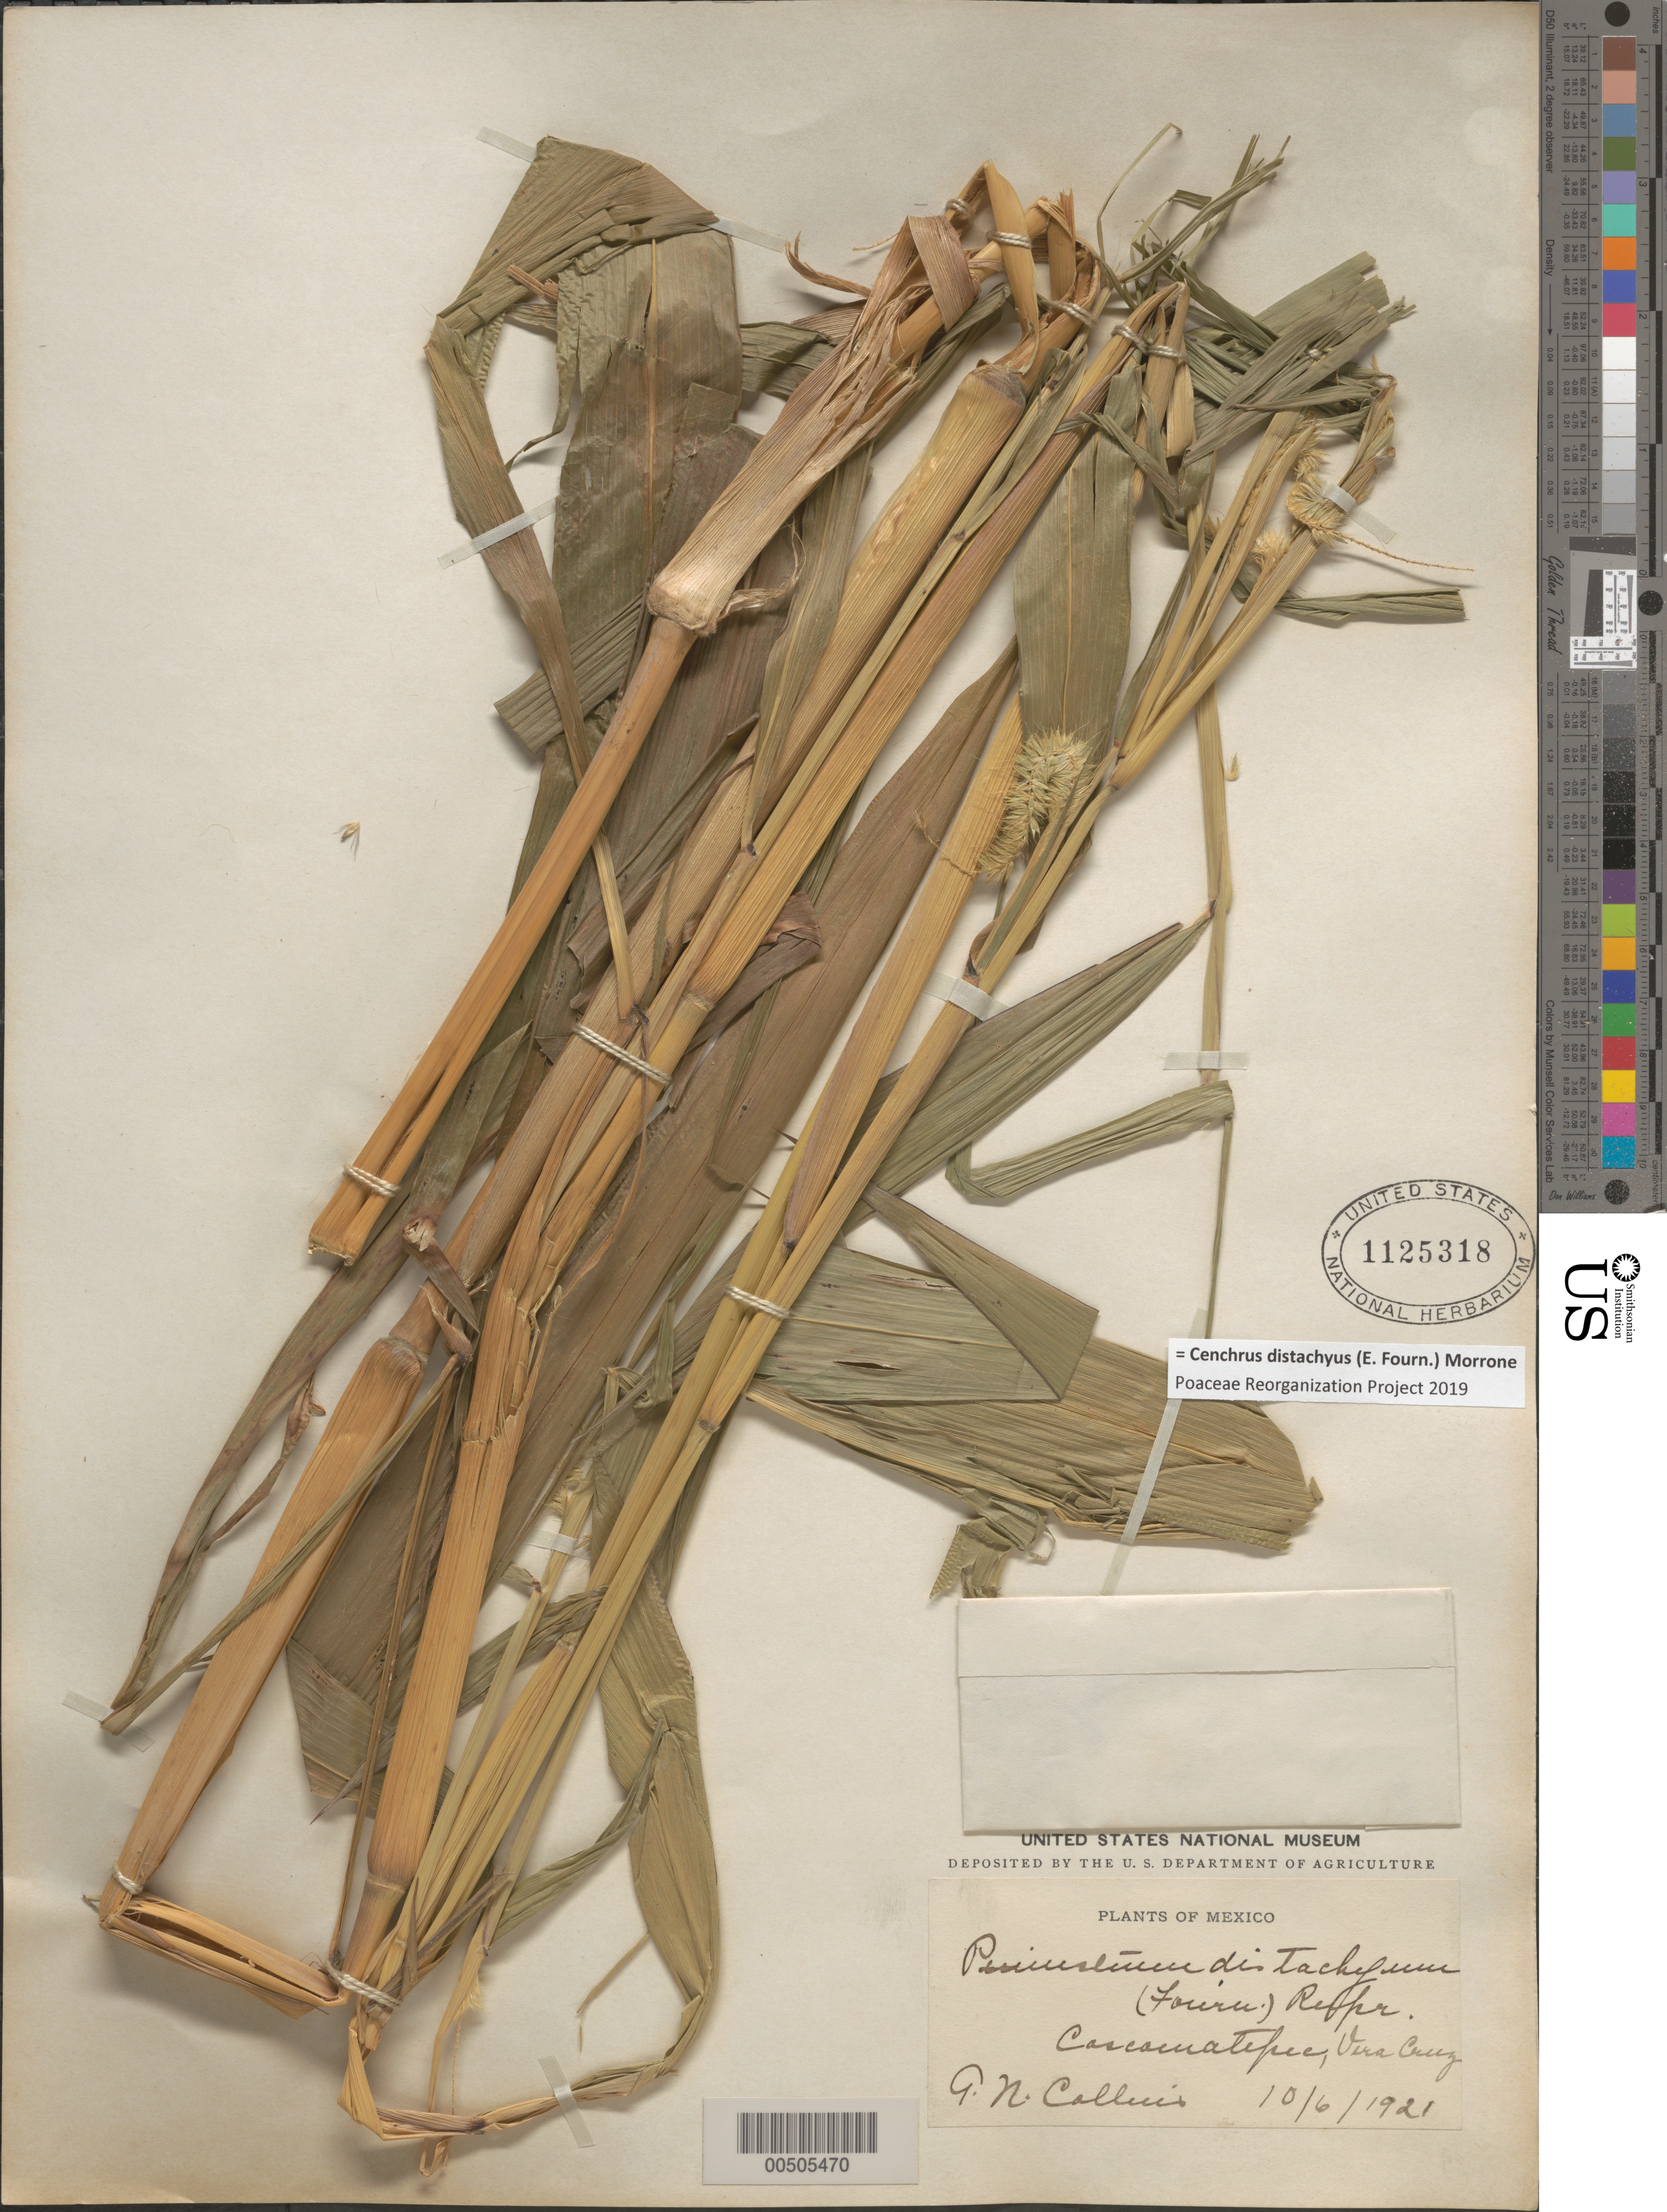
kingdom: Plantae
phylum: Tracheophyta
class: Liliopsida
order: Poales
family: Poaceae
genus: Cenchrus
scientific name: Cenchrus distachyus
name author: (E. Fourn.) Morrone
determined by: Poaceae Reorganization Project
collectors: G. Collins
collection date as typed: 10 Jun 1921 or 6 Oct 1921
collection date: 1921-06-10 or 1921-10-06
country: Mexico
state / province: Veracruz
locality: Cascamatepec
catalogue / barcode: US 1125318